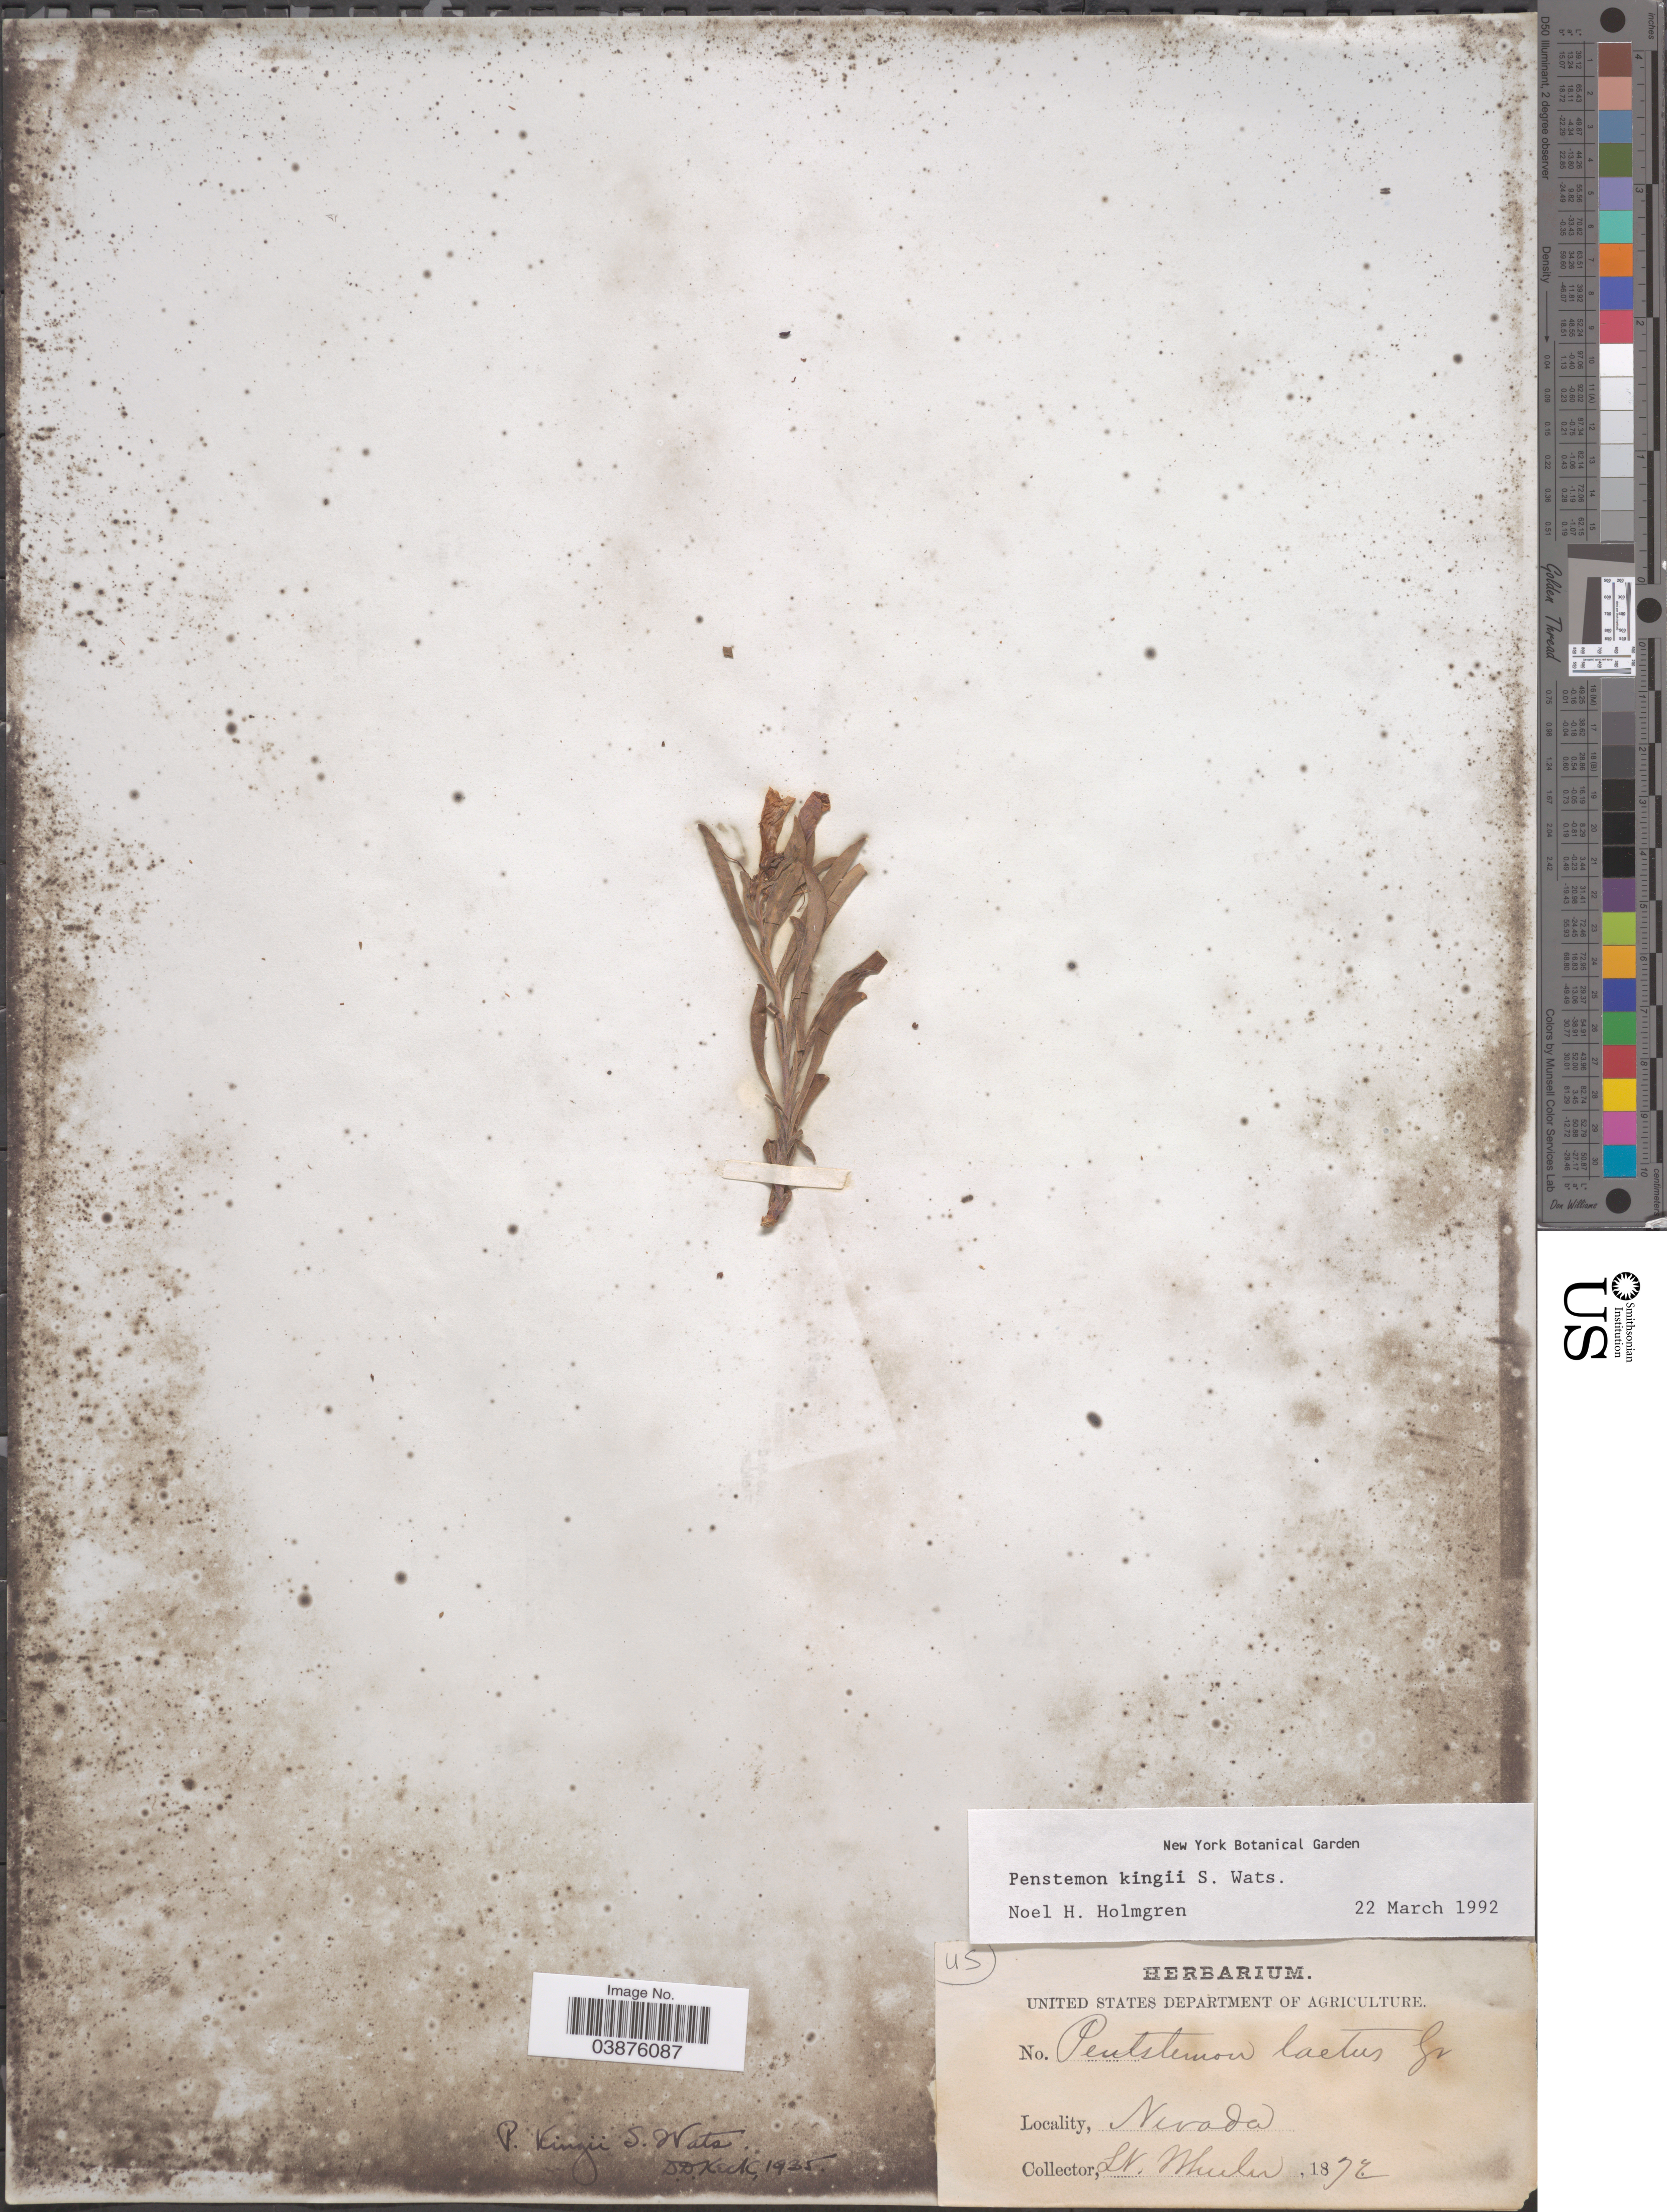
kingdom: Plantae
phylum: Tracheophyta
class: Magnoliopsida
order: Lamiales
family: Plantaginaceae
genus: Penstemon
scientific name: Penstemon kingii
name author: S. Watson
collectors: Wheeler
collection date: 1872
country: United States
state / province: Nevada